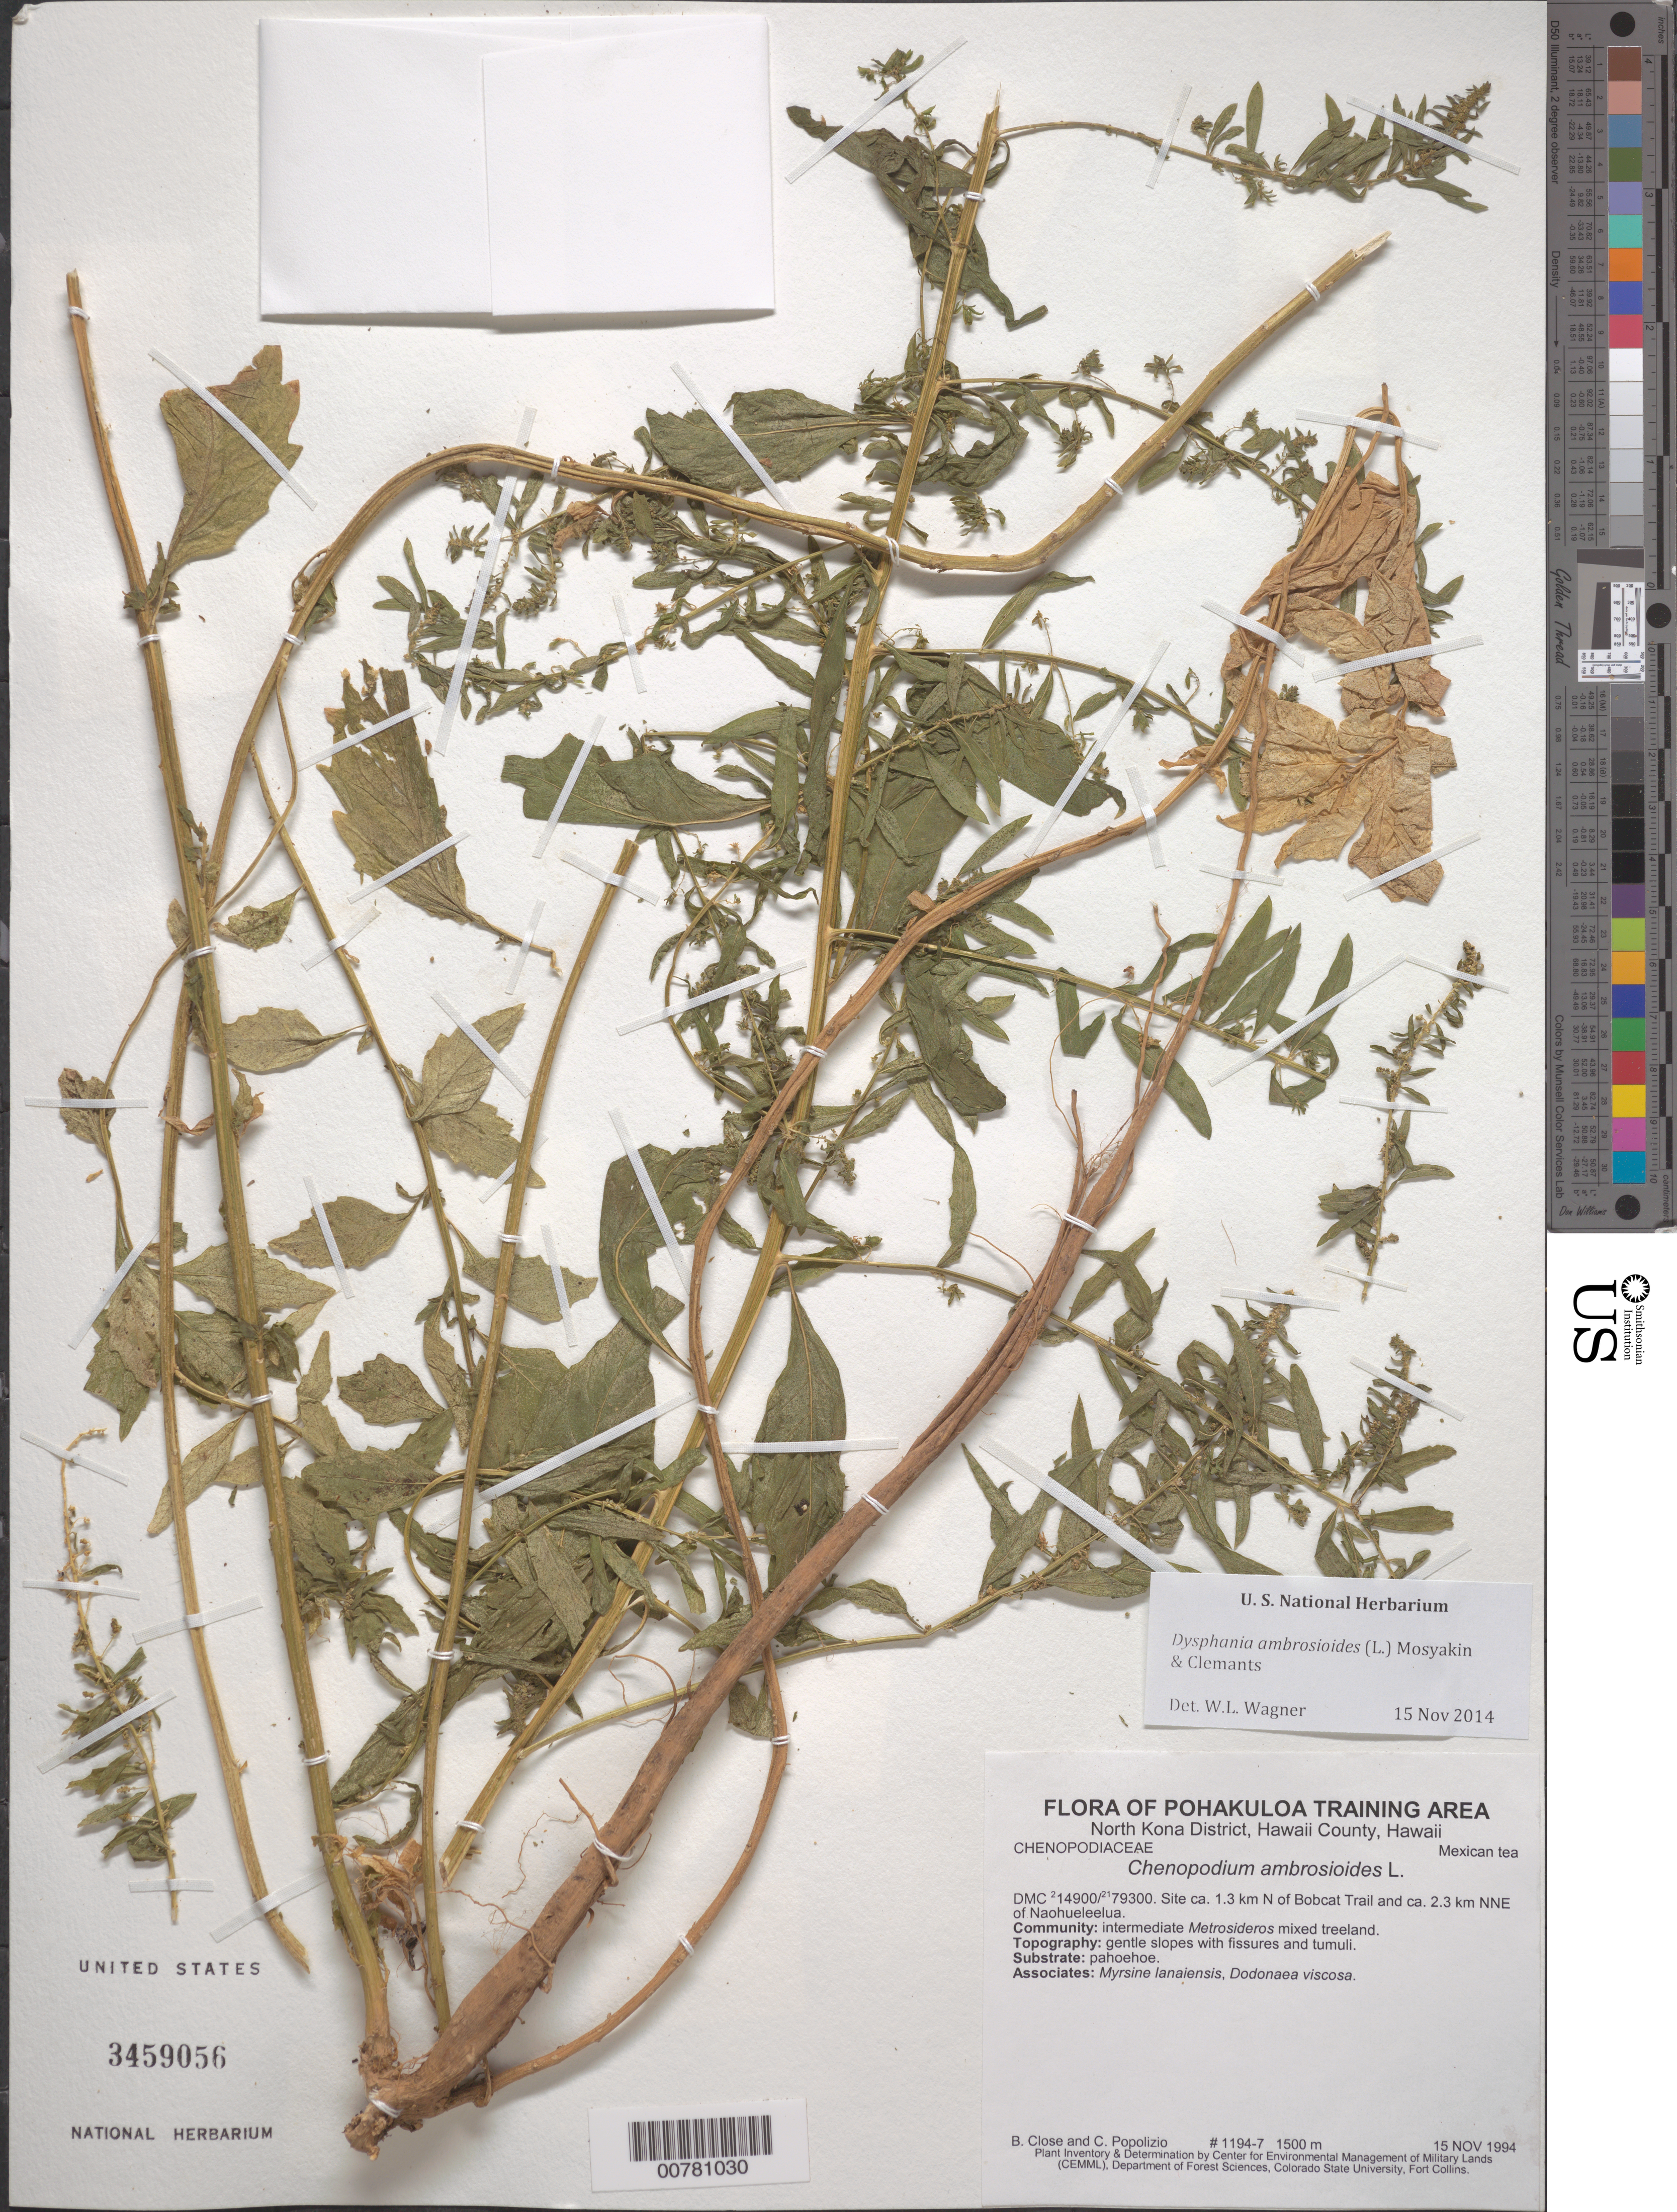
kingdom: Plantae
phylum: Tracheophyta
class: Magnoliopsida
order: Caryophyllales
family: Amaranthaceae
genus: Dysphania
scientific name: Dysphania ambrosioides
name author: (L.) Mosyakin & Clemants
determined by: Wagner, W. L., (BOT), Smithsonian Institution - National Museum of Natural History (UNITED STATES)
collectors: B. Close & C. Popolizio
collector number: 1194-7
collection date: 1994-11-15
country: United States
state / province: Hawaii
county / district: Hawaii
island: Hawaii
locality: North Kona District, Site ca. 1.3 km N. of Bobcat trail, ca. 2.3 km NNE of Naohueleelua.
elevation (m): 1500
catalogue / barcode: US 3459056